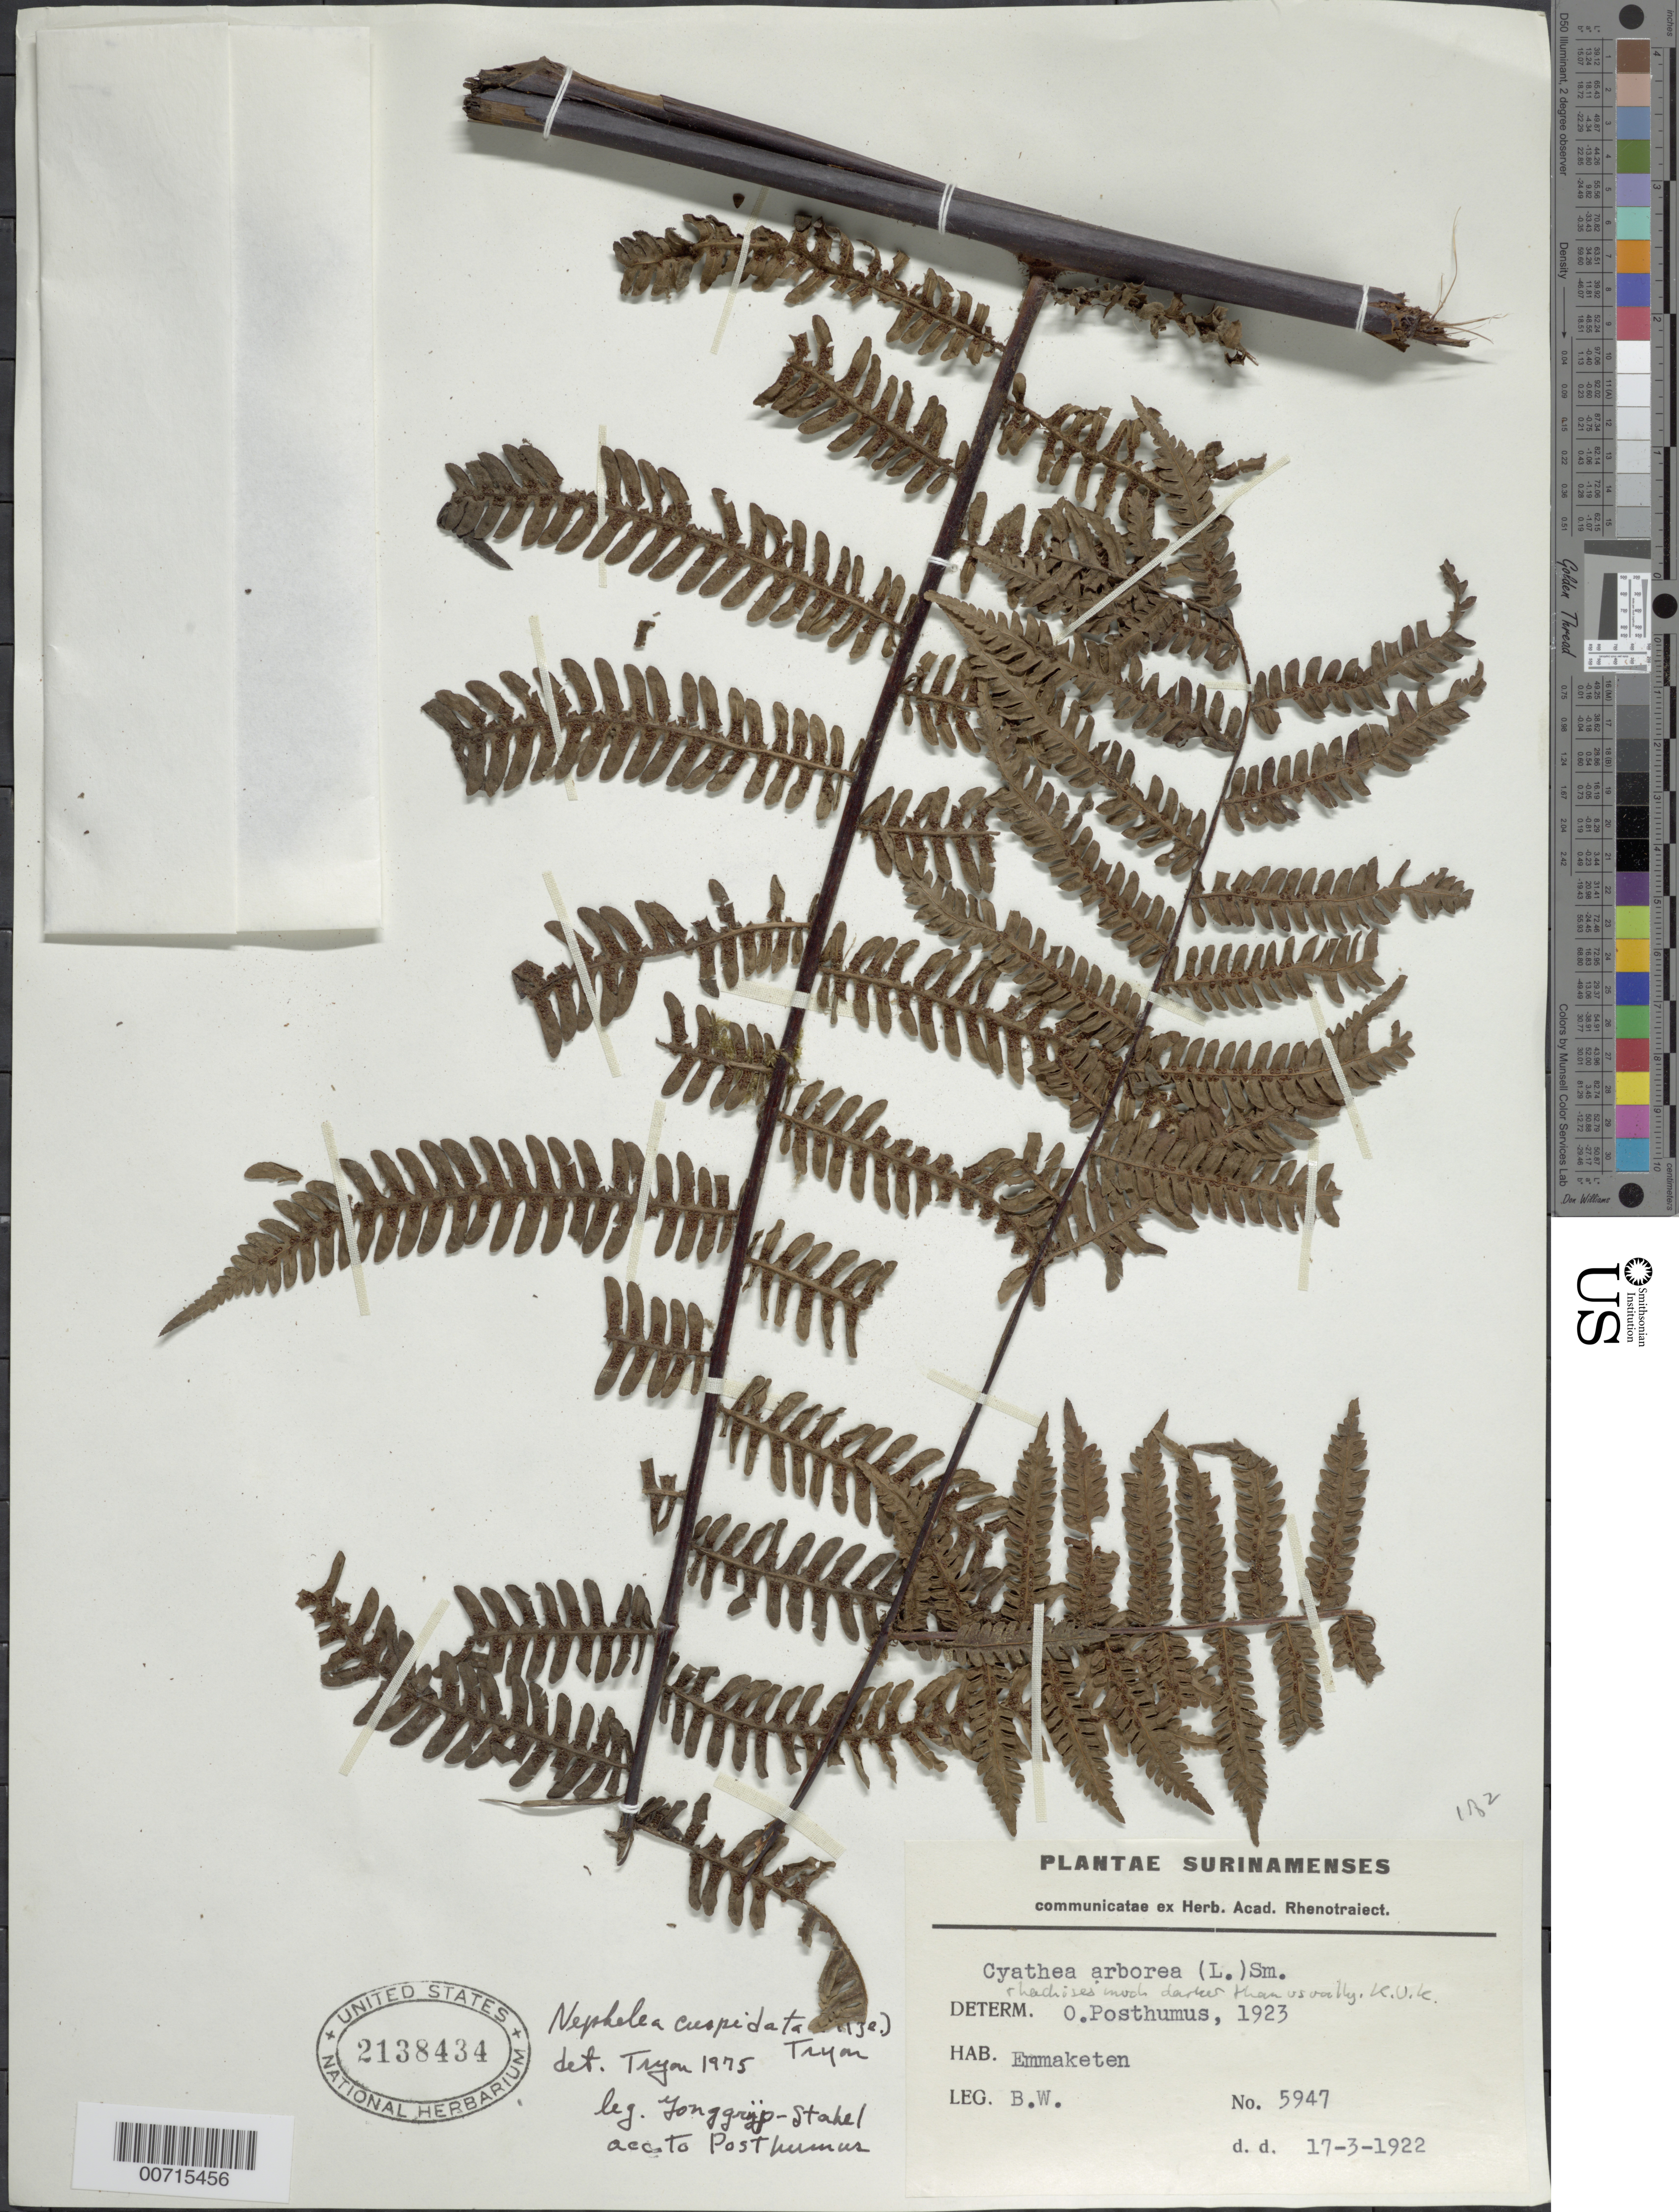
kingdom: Plantae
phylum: Tracheophyta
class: Polypodiopsida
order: Cyatheales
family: Cyatheaceae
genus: Alsophila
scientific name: Alsophila cuspidata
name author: (Kunze) D.S. Conant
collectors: Collector illegible, G. Stahel & -. Gonggrijp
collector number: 5947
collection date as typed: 17-Mar-22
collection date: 1922-03-17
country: Suriname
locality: Emmaketen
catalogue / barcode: US 2138434